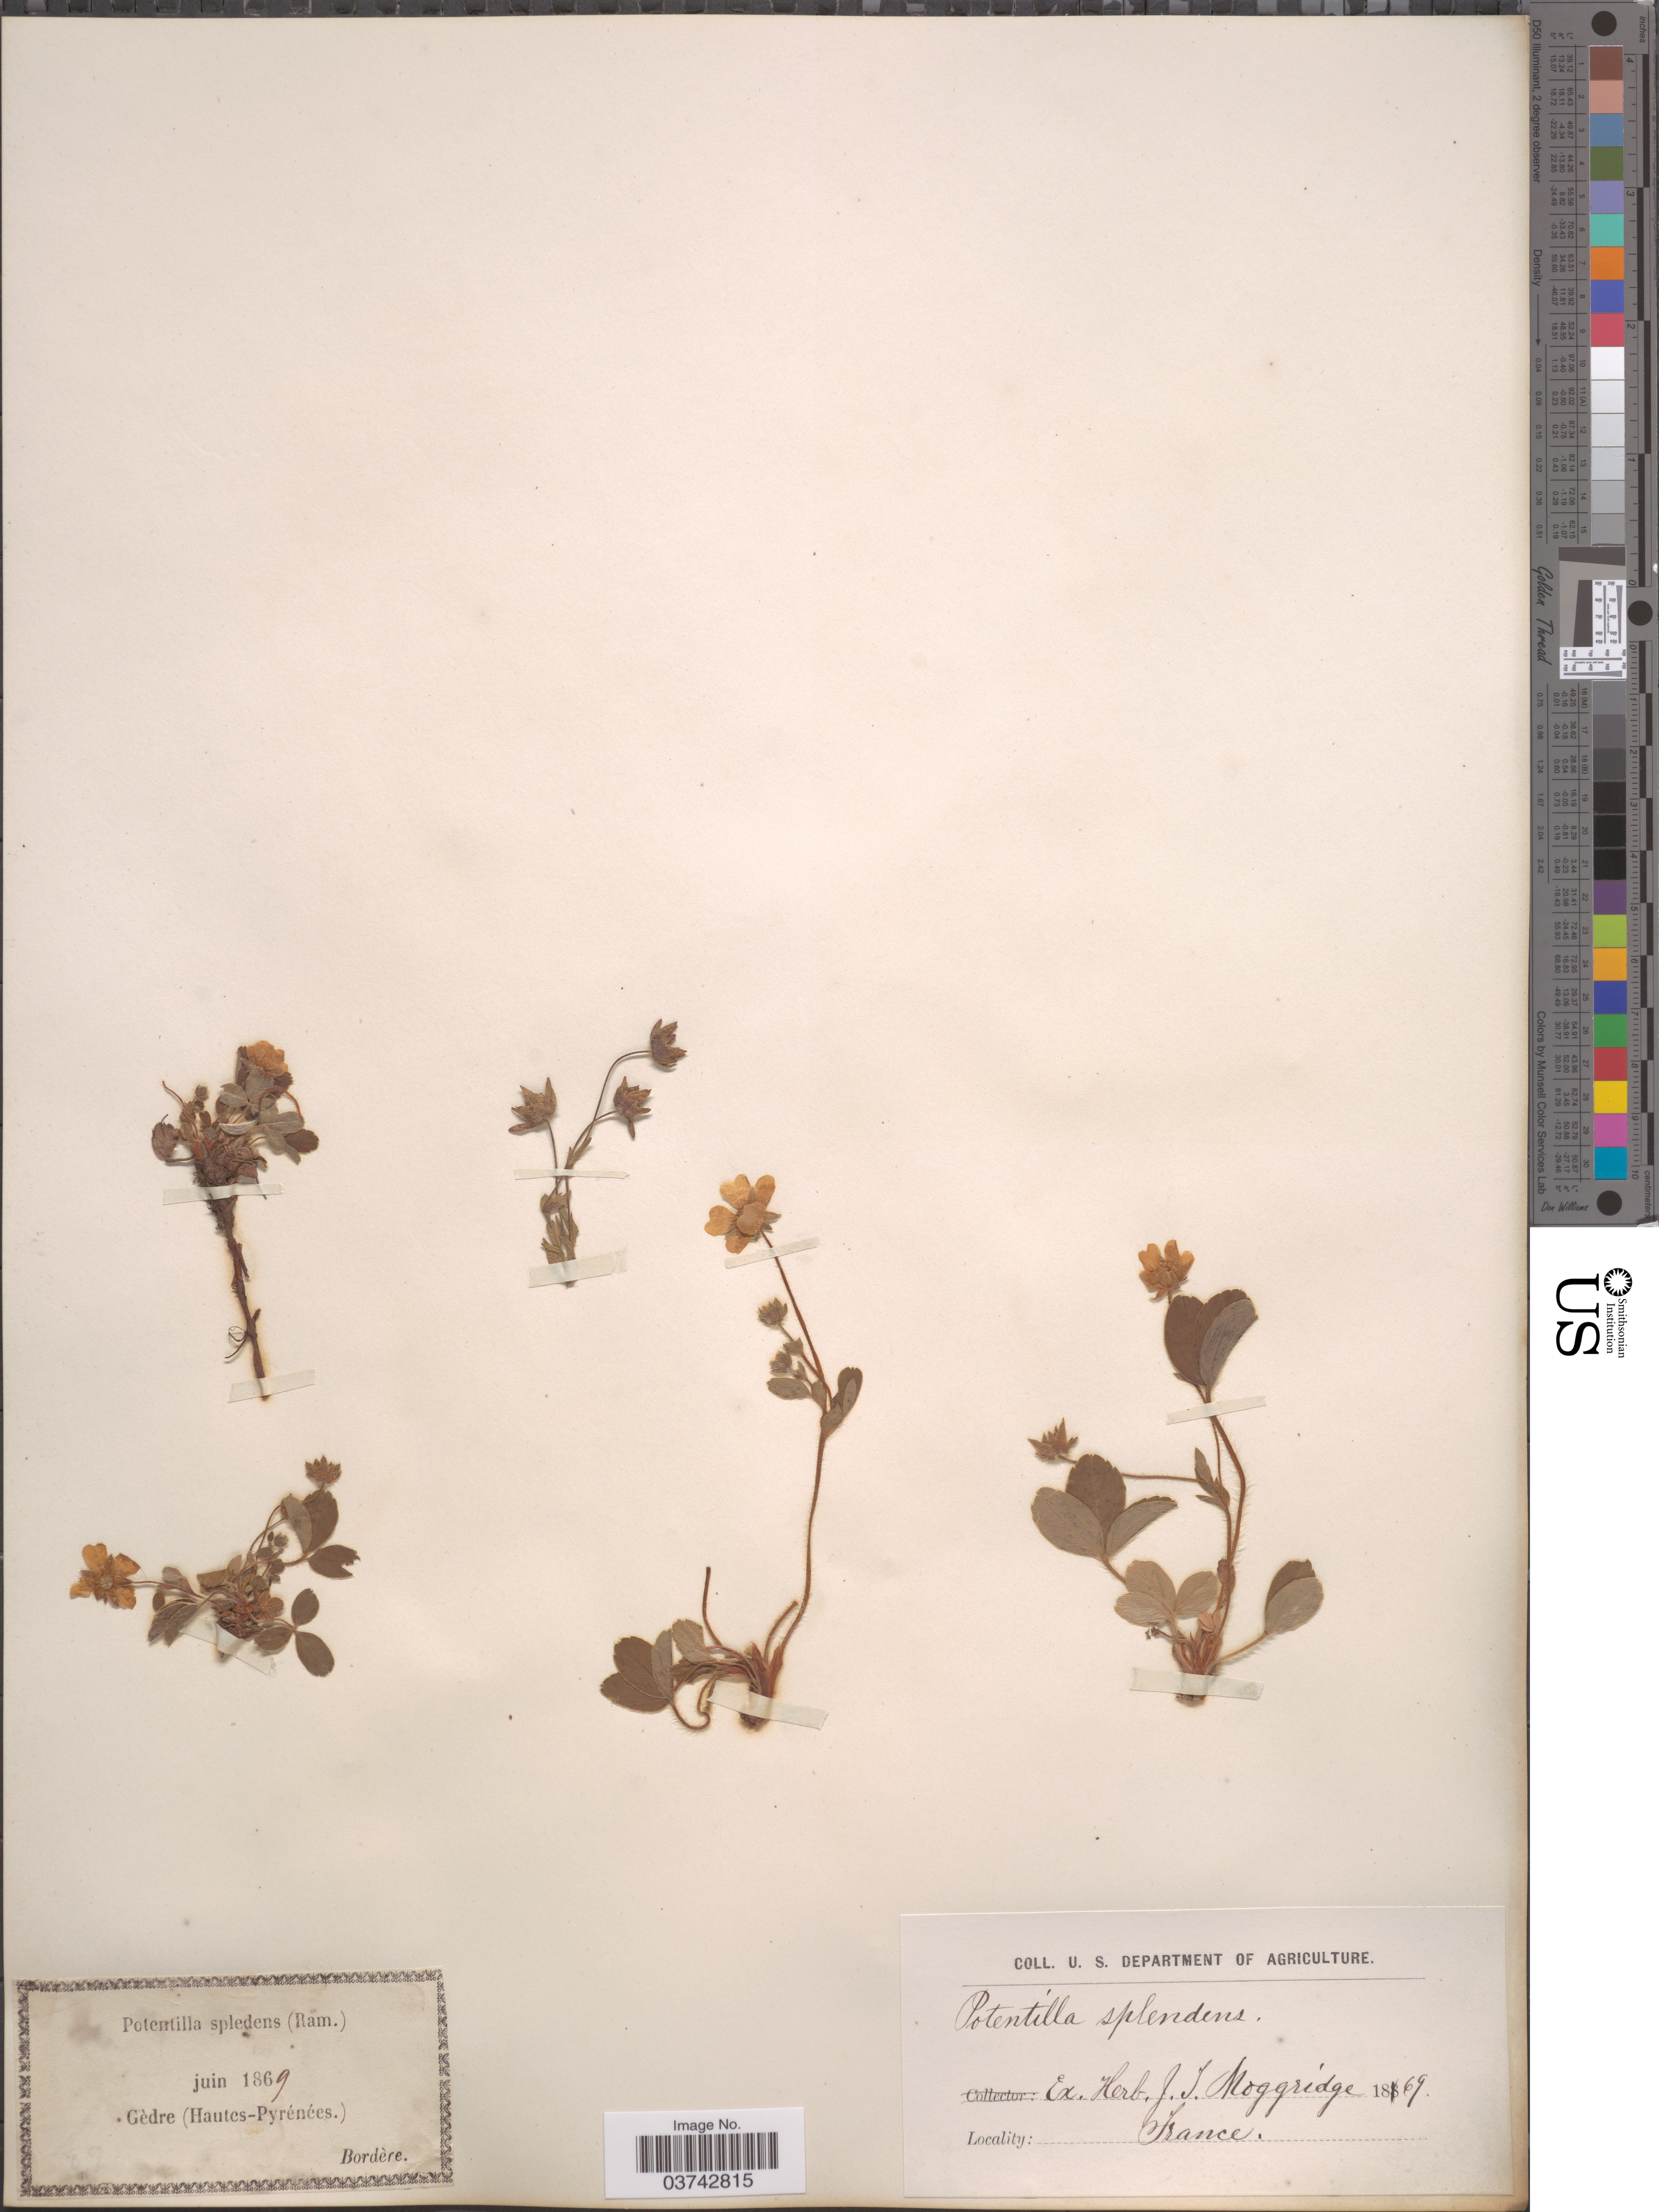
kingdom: Plantae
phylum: Tracheophyta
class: Magnoliopsida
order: Rosales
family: Rosaceae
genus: Potentilla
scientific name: Potentilla splendens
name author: Wall. ex D. Don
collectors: -. Bordère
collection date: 1869-06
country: France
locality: Gèdre (Hautes-Pyrénées).